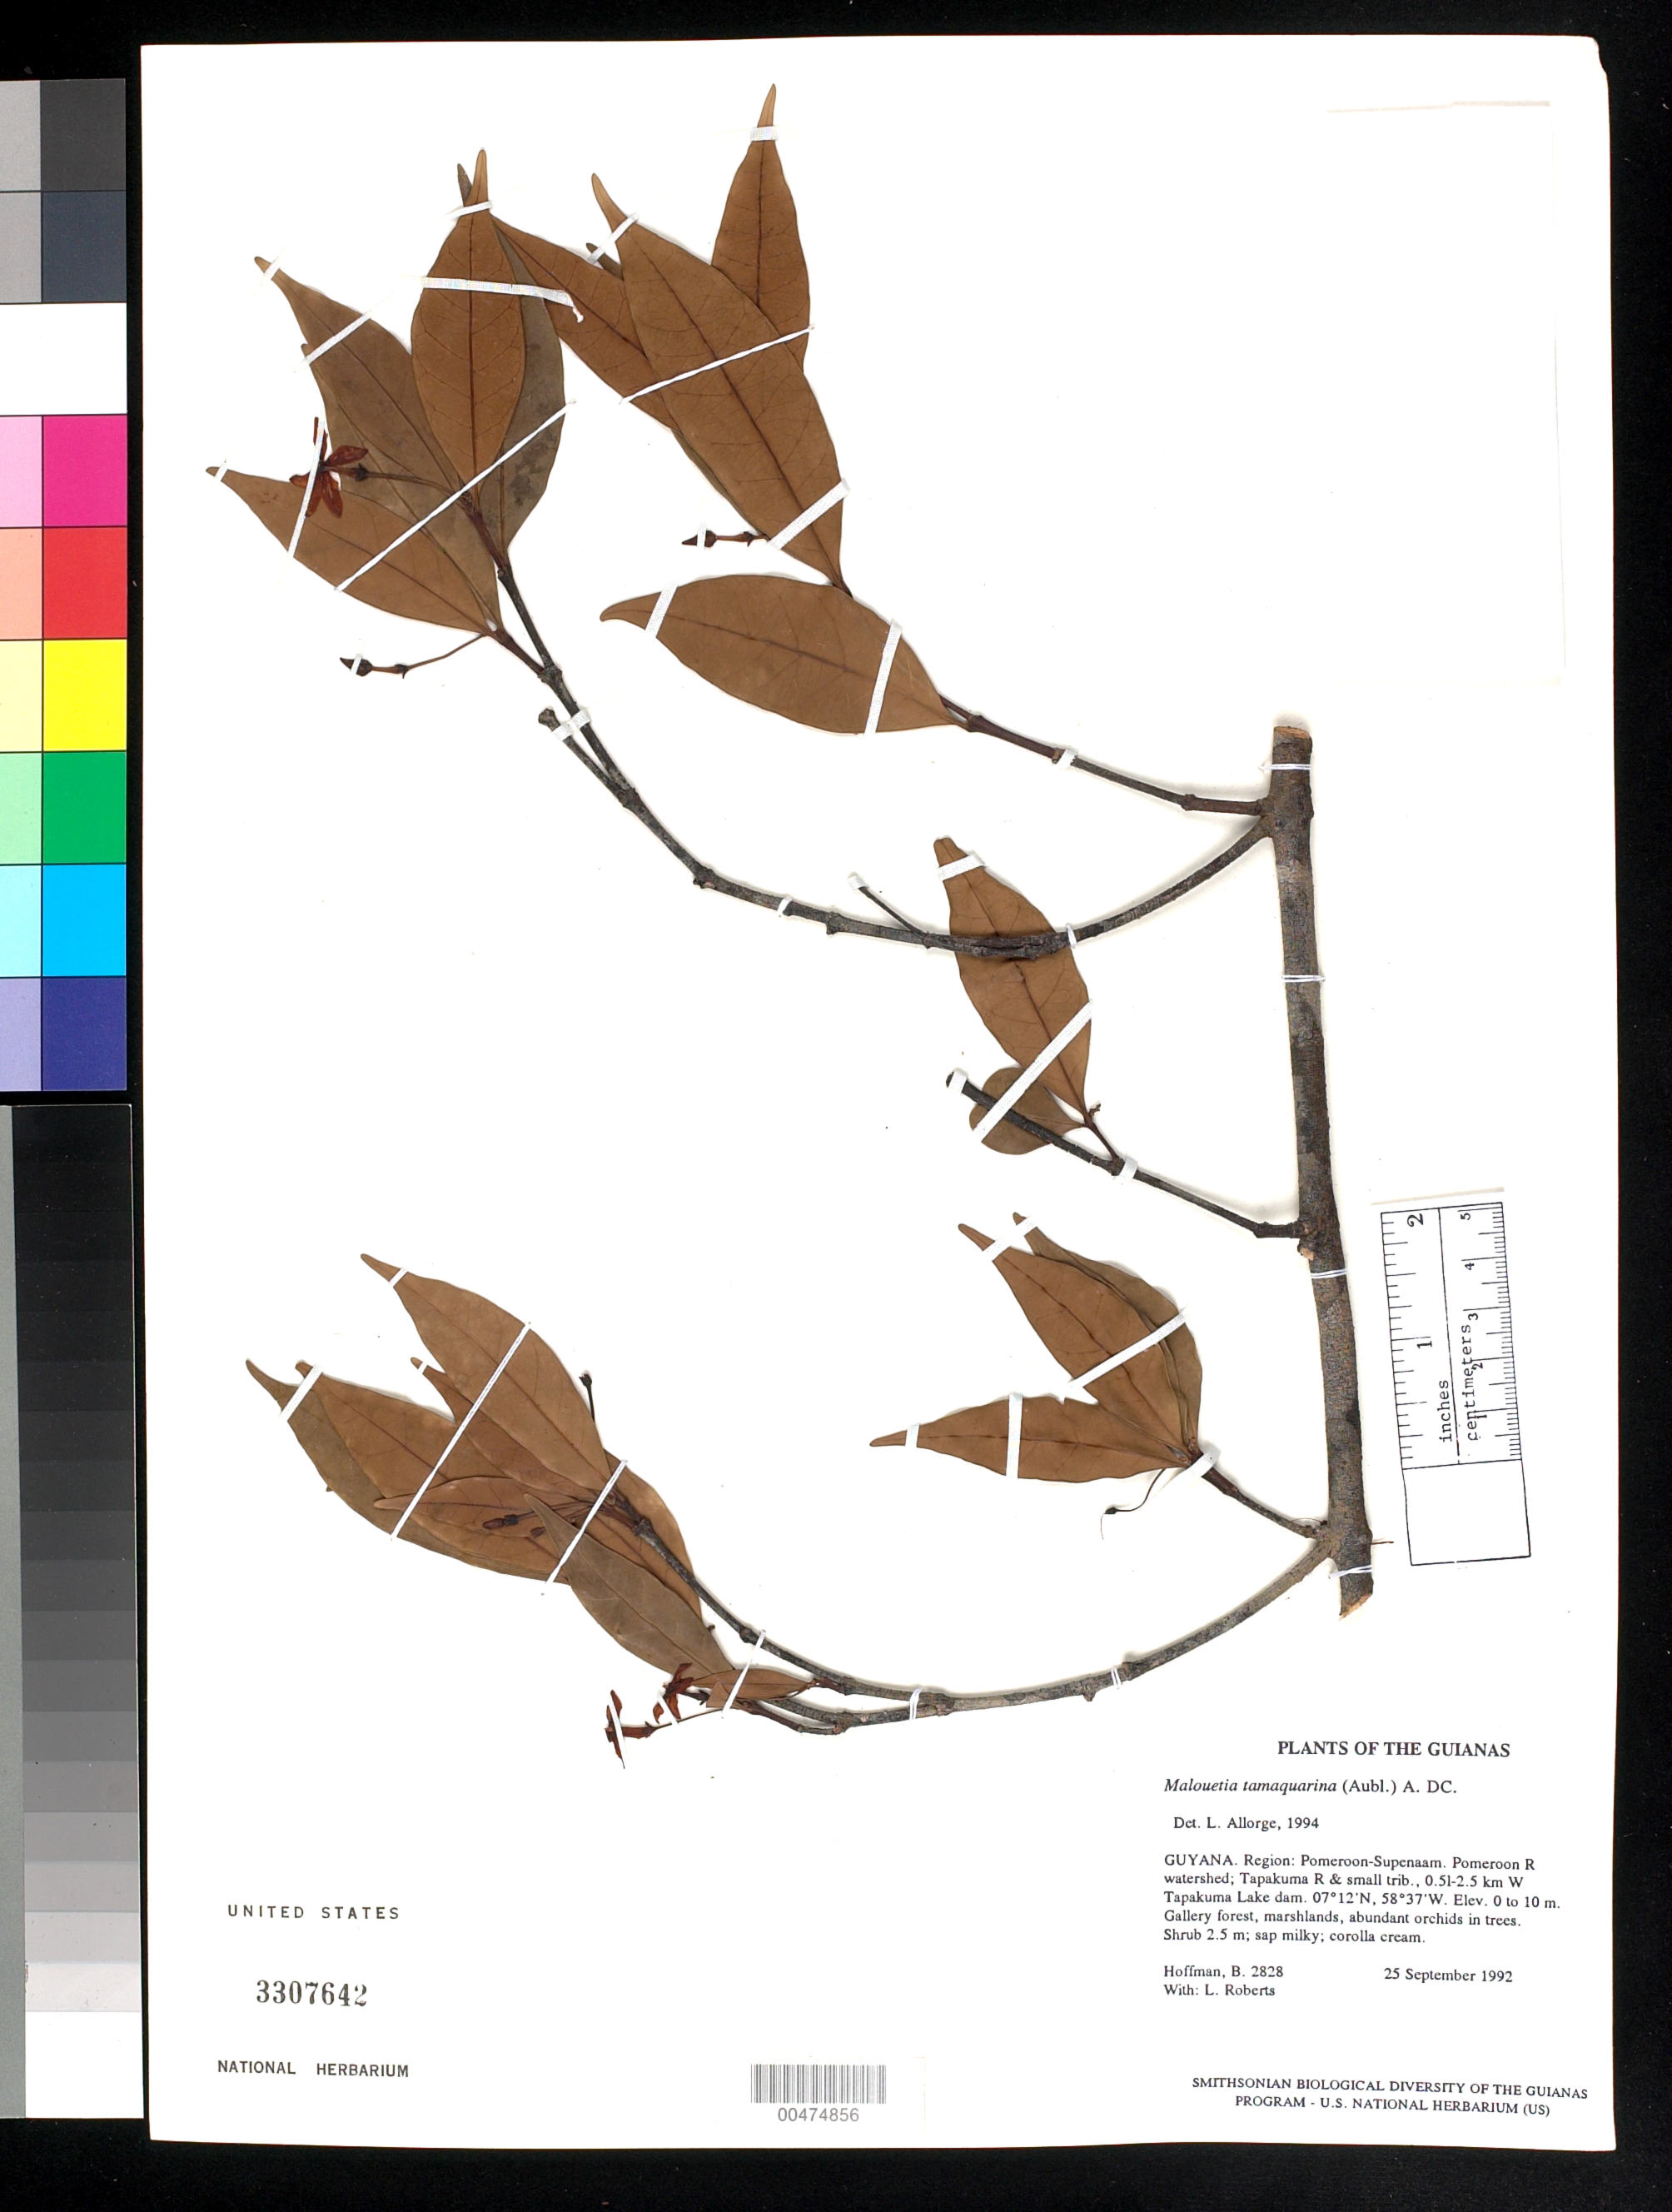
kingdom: Plantae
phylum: Tracheophyta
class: Magnoliopsida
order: Gentianales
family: Apocynaceae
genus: Malouetia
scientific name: Malouetia tamaquarina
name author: (Aubl.) A. DC.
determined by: Allorge, L.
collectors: B. Hoffman & L. Roberts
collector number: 2828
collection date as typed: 25 September 1992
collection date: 1992-09-25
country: Guyana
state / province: Pomeroon-Supenaam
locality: Pomeroon River watershed; Tapakuma River & small tributaries, 0.5-2.5 km W of Tapakuma Lake dam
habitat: Gallery forest, marshlands, abundant orchids in trees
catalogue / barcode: US 3307642